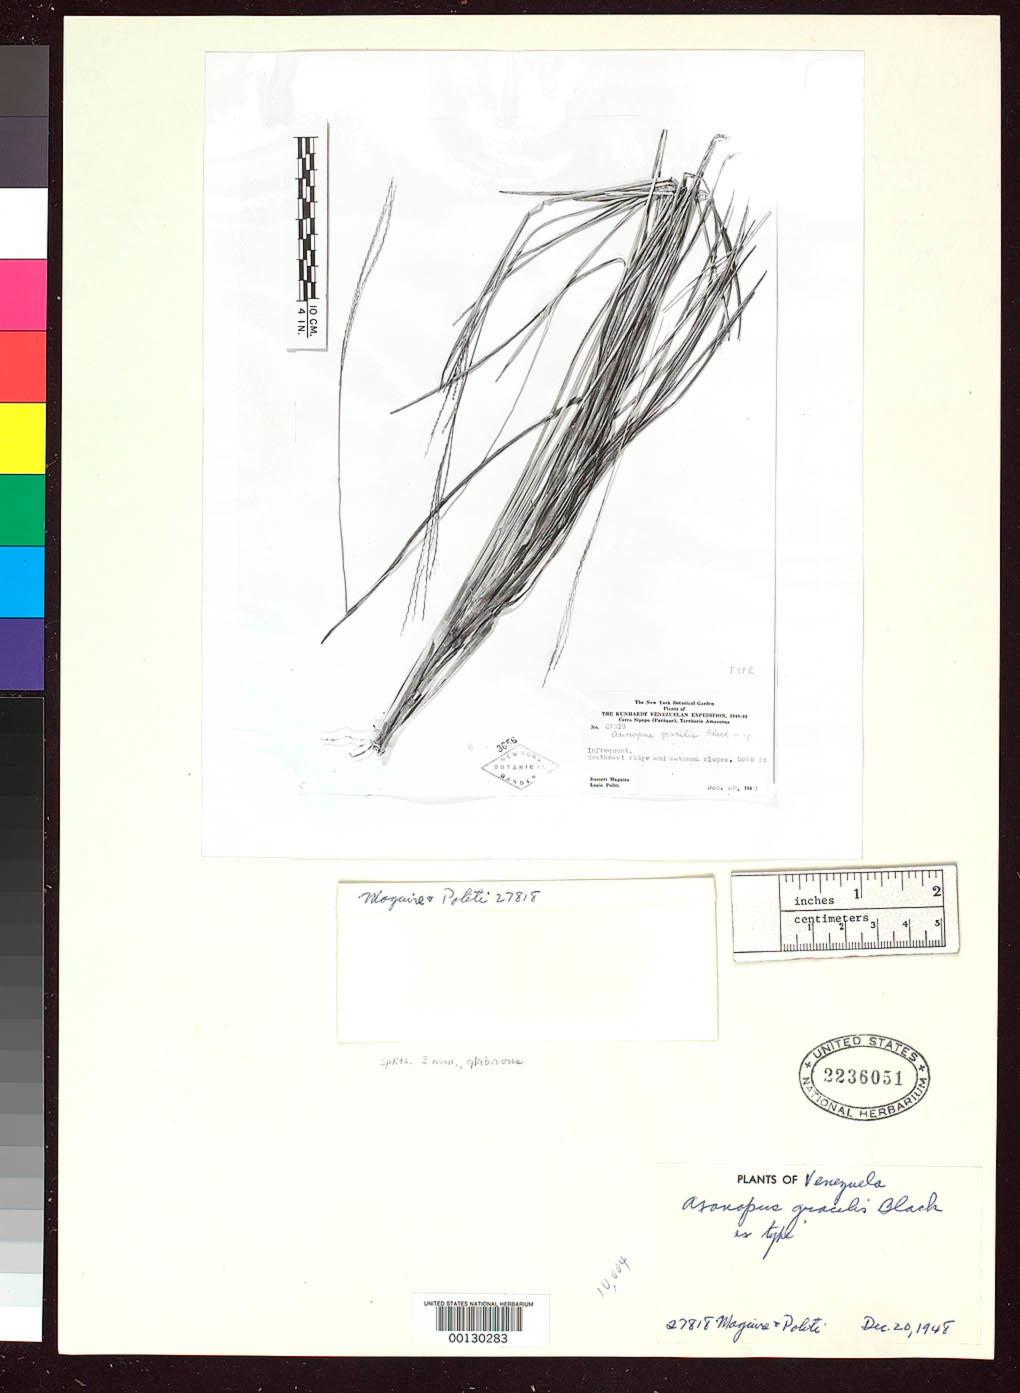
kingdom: Plantae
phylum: Tracheophyta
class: Liliopsida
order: Poales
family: Poaceae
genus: Axonopus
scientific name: Axonopus gracilis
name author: G.A. Black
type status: Type Fragment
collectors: B. Maguire & L. Politi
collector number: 27818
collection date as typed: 20 Dec 1948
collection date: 1948-12-20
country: Venezuela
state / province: Amazonas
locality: Cerro Sepapo.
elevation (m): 1700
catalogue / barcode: US 2236051